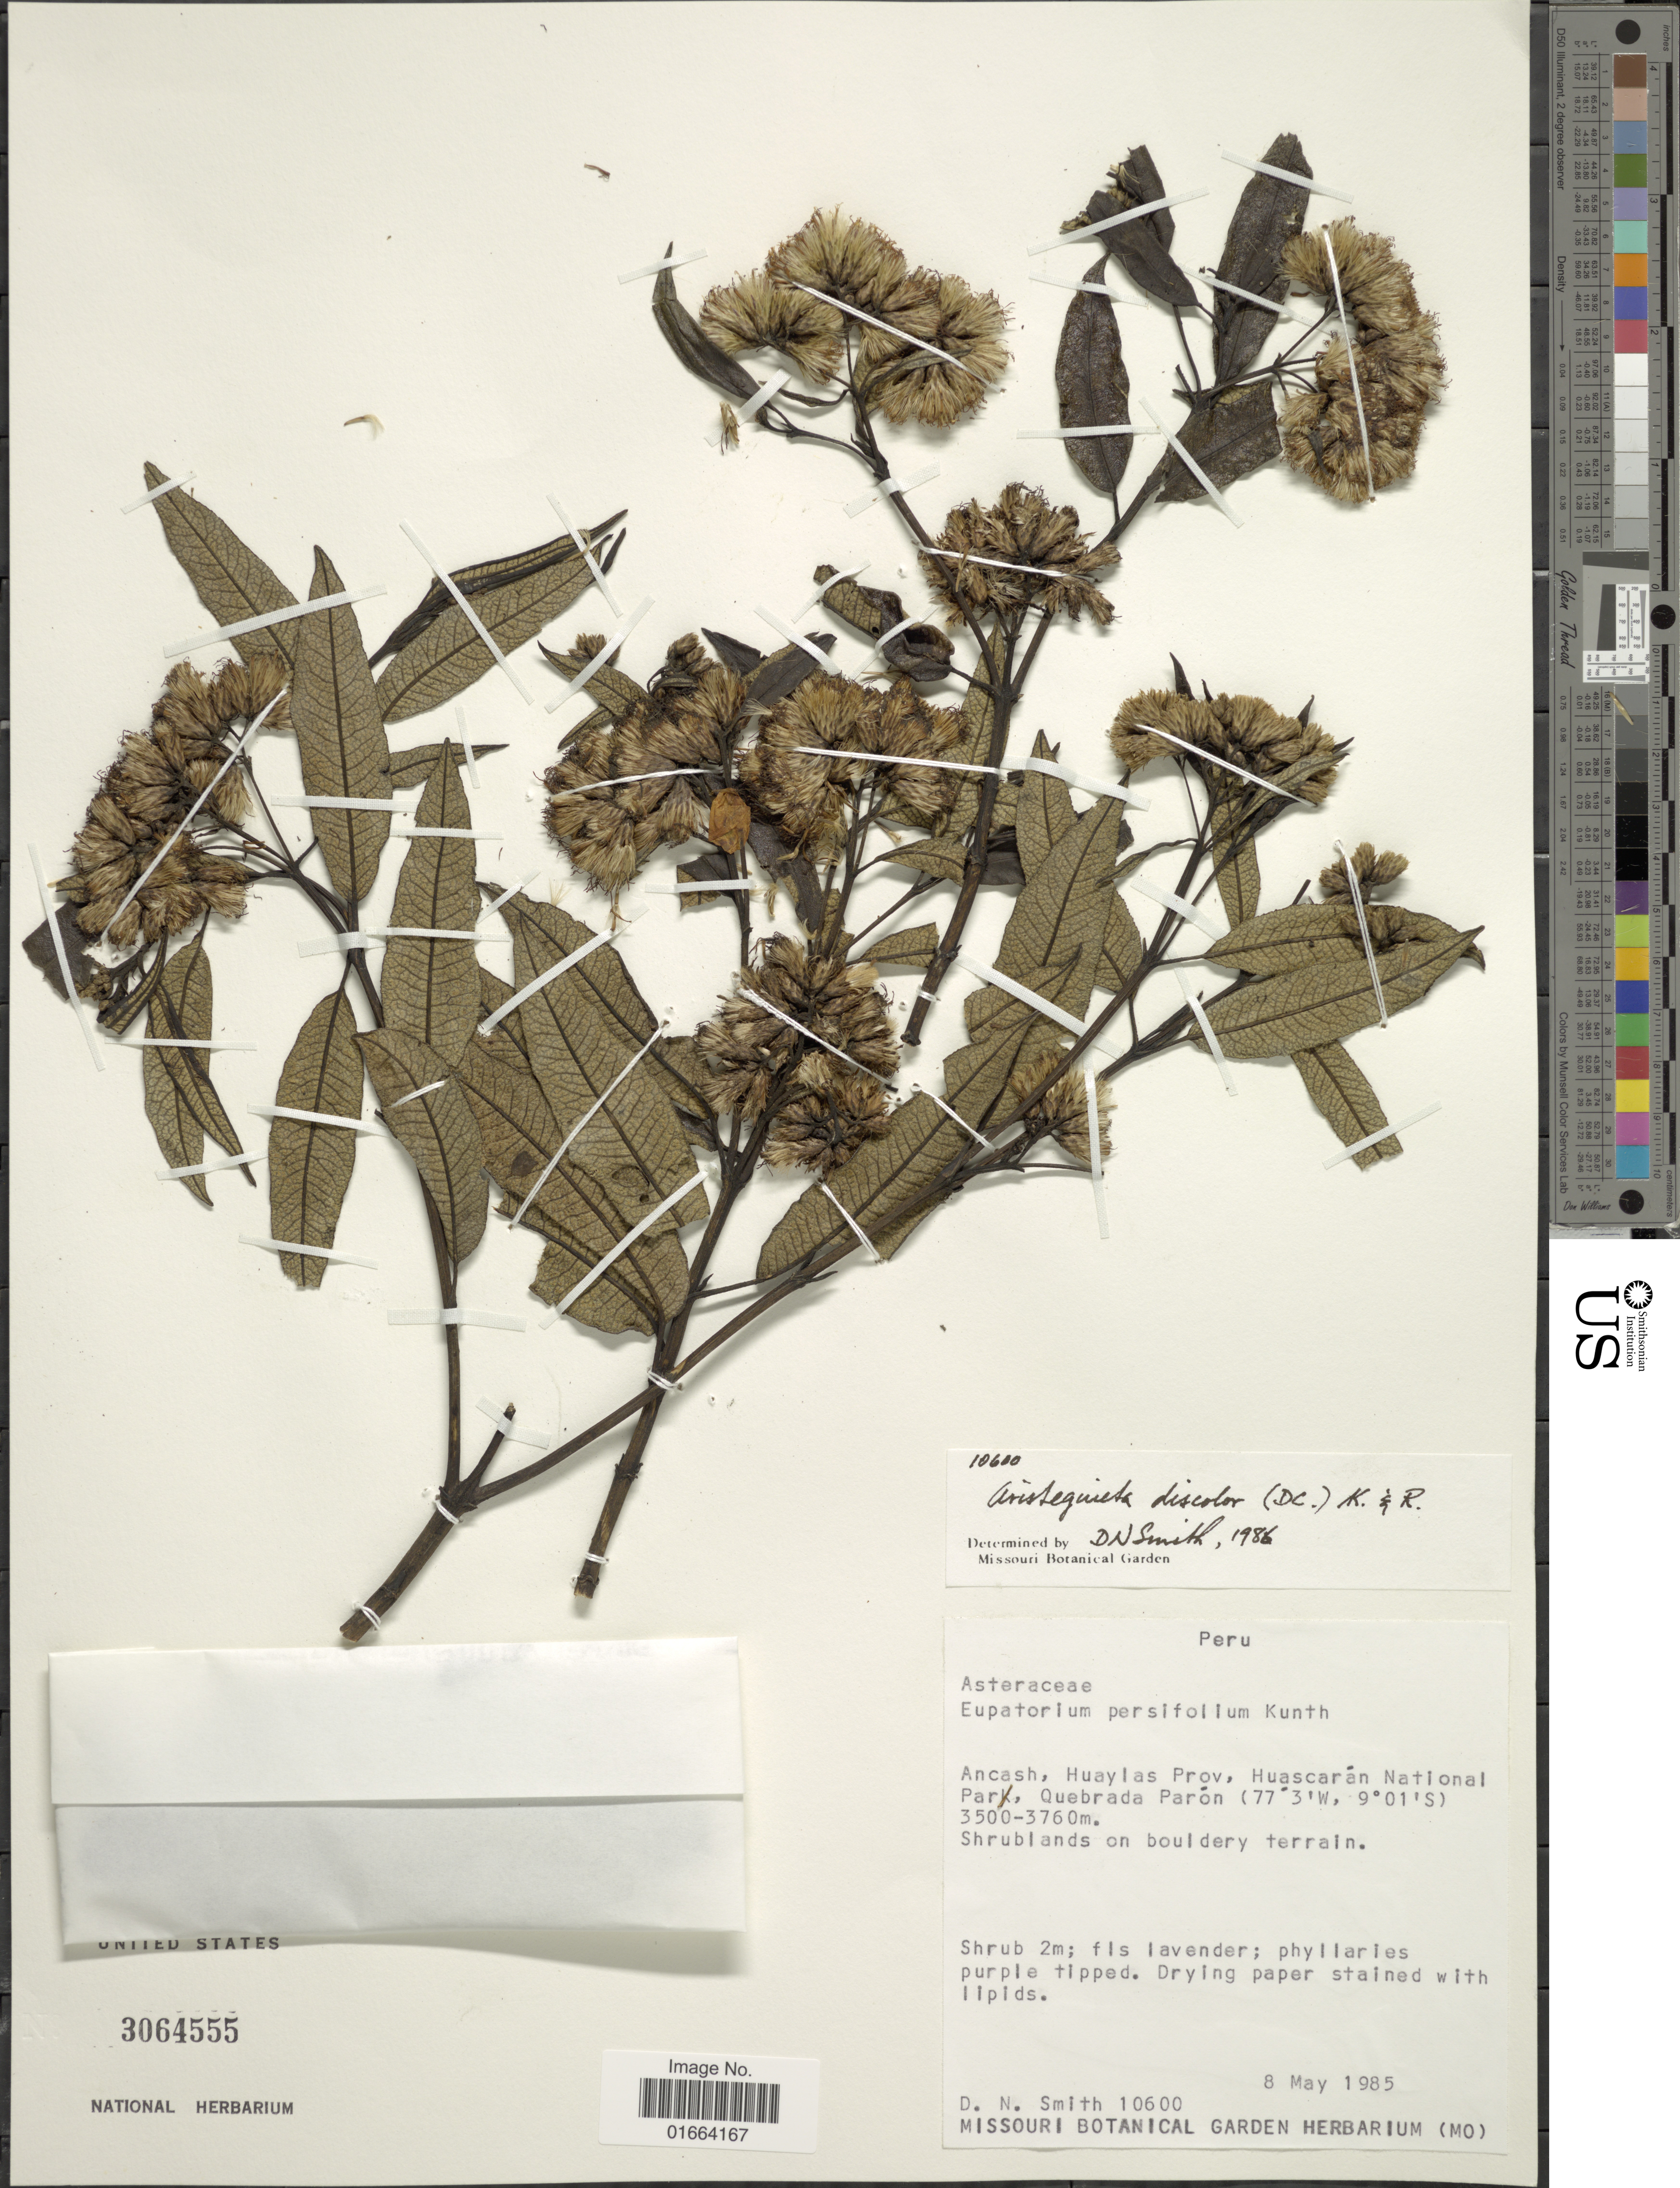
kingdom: Plantae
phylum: Tracheophyta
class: Magnoliopsida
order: Asterales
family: Asteraceae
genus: Aristeguietia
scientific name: Aristeguietia discolor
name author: (DC.) R.M. King & H. Rob.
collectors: D. Smith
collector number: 10600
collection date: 1985-05-08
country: Peru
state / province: Ancash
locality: Huaylas Prov, Huascarán National Park, Quebrada Parón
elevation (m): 3500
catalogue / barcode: US 3064555